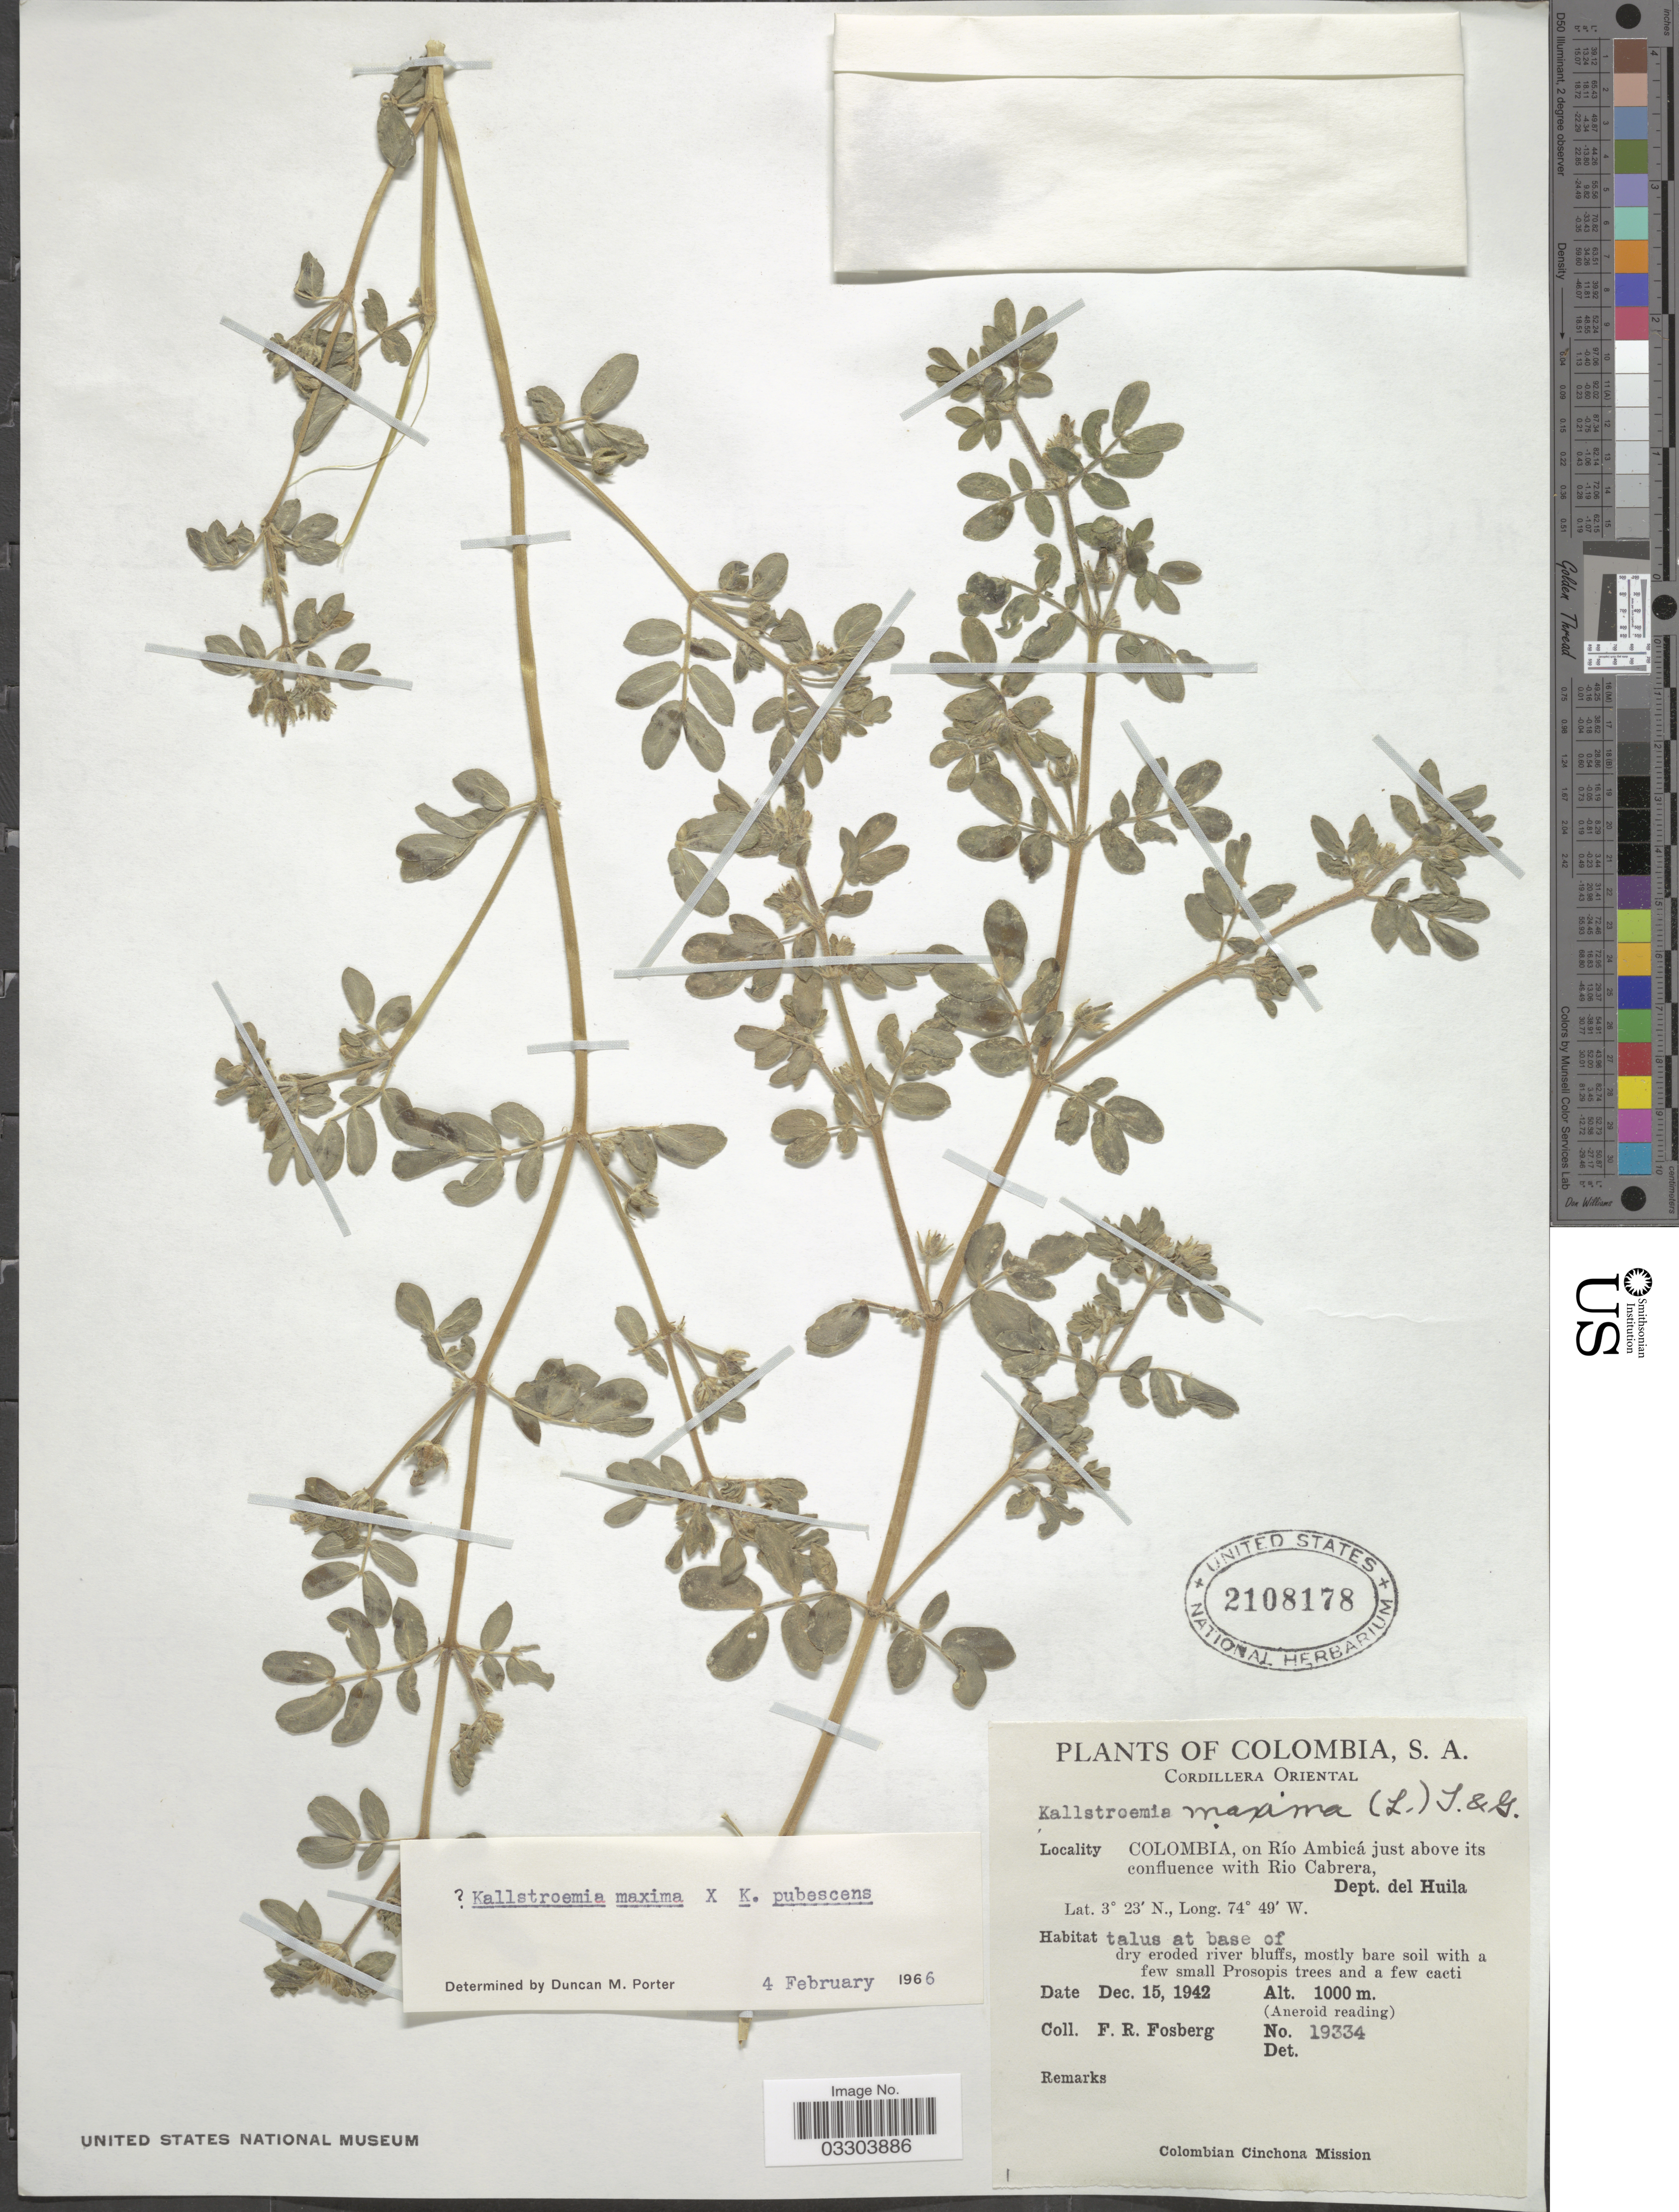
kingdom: Plantae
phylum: Tracheophyta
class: Magnoliopsida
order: Zygophyllales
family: Zygophyllaceae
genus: Kallstroemia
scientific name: Kallstroemia maxima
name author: (L.) Hook. & Arn.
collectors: F. R. Fosberg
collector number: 19334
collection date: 1942-12-15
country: Colombia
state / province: Huila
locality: Cordillera Oriental. On Río Ambicá just above its confluence with Rio Cabrera, Dept. del Huila.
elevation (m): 1000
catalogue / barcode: US 2108178